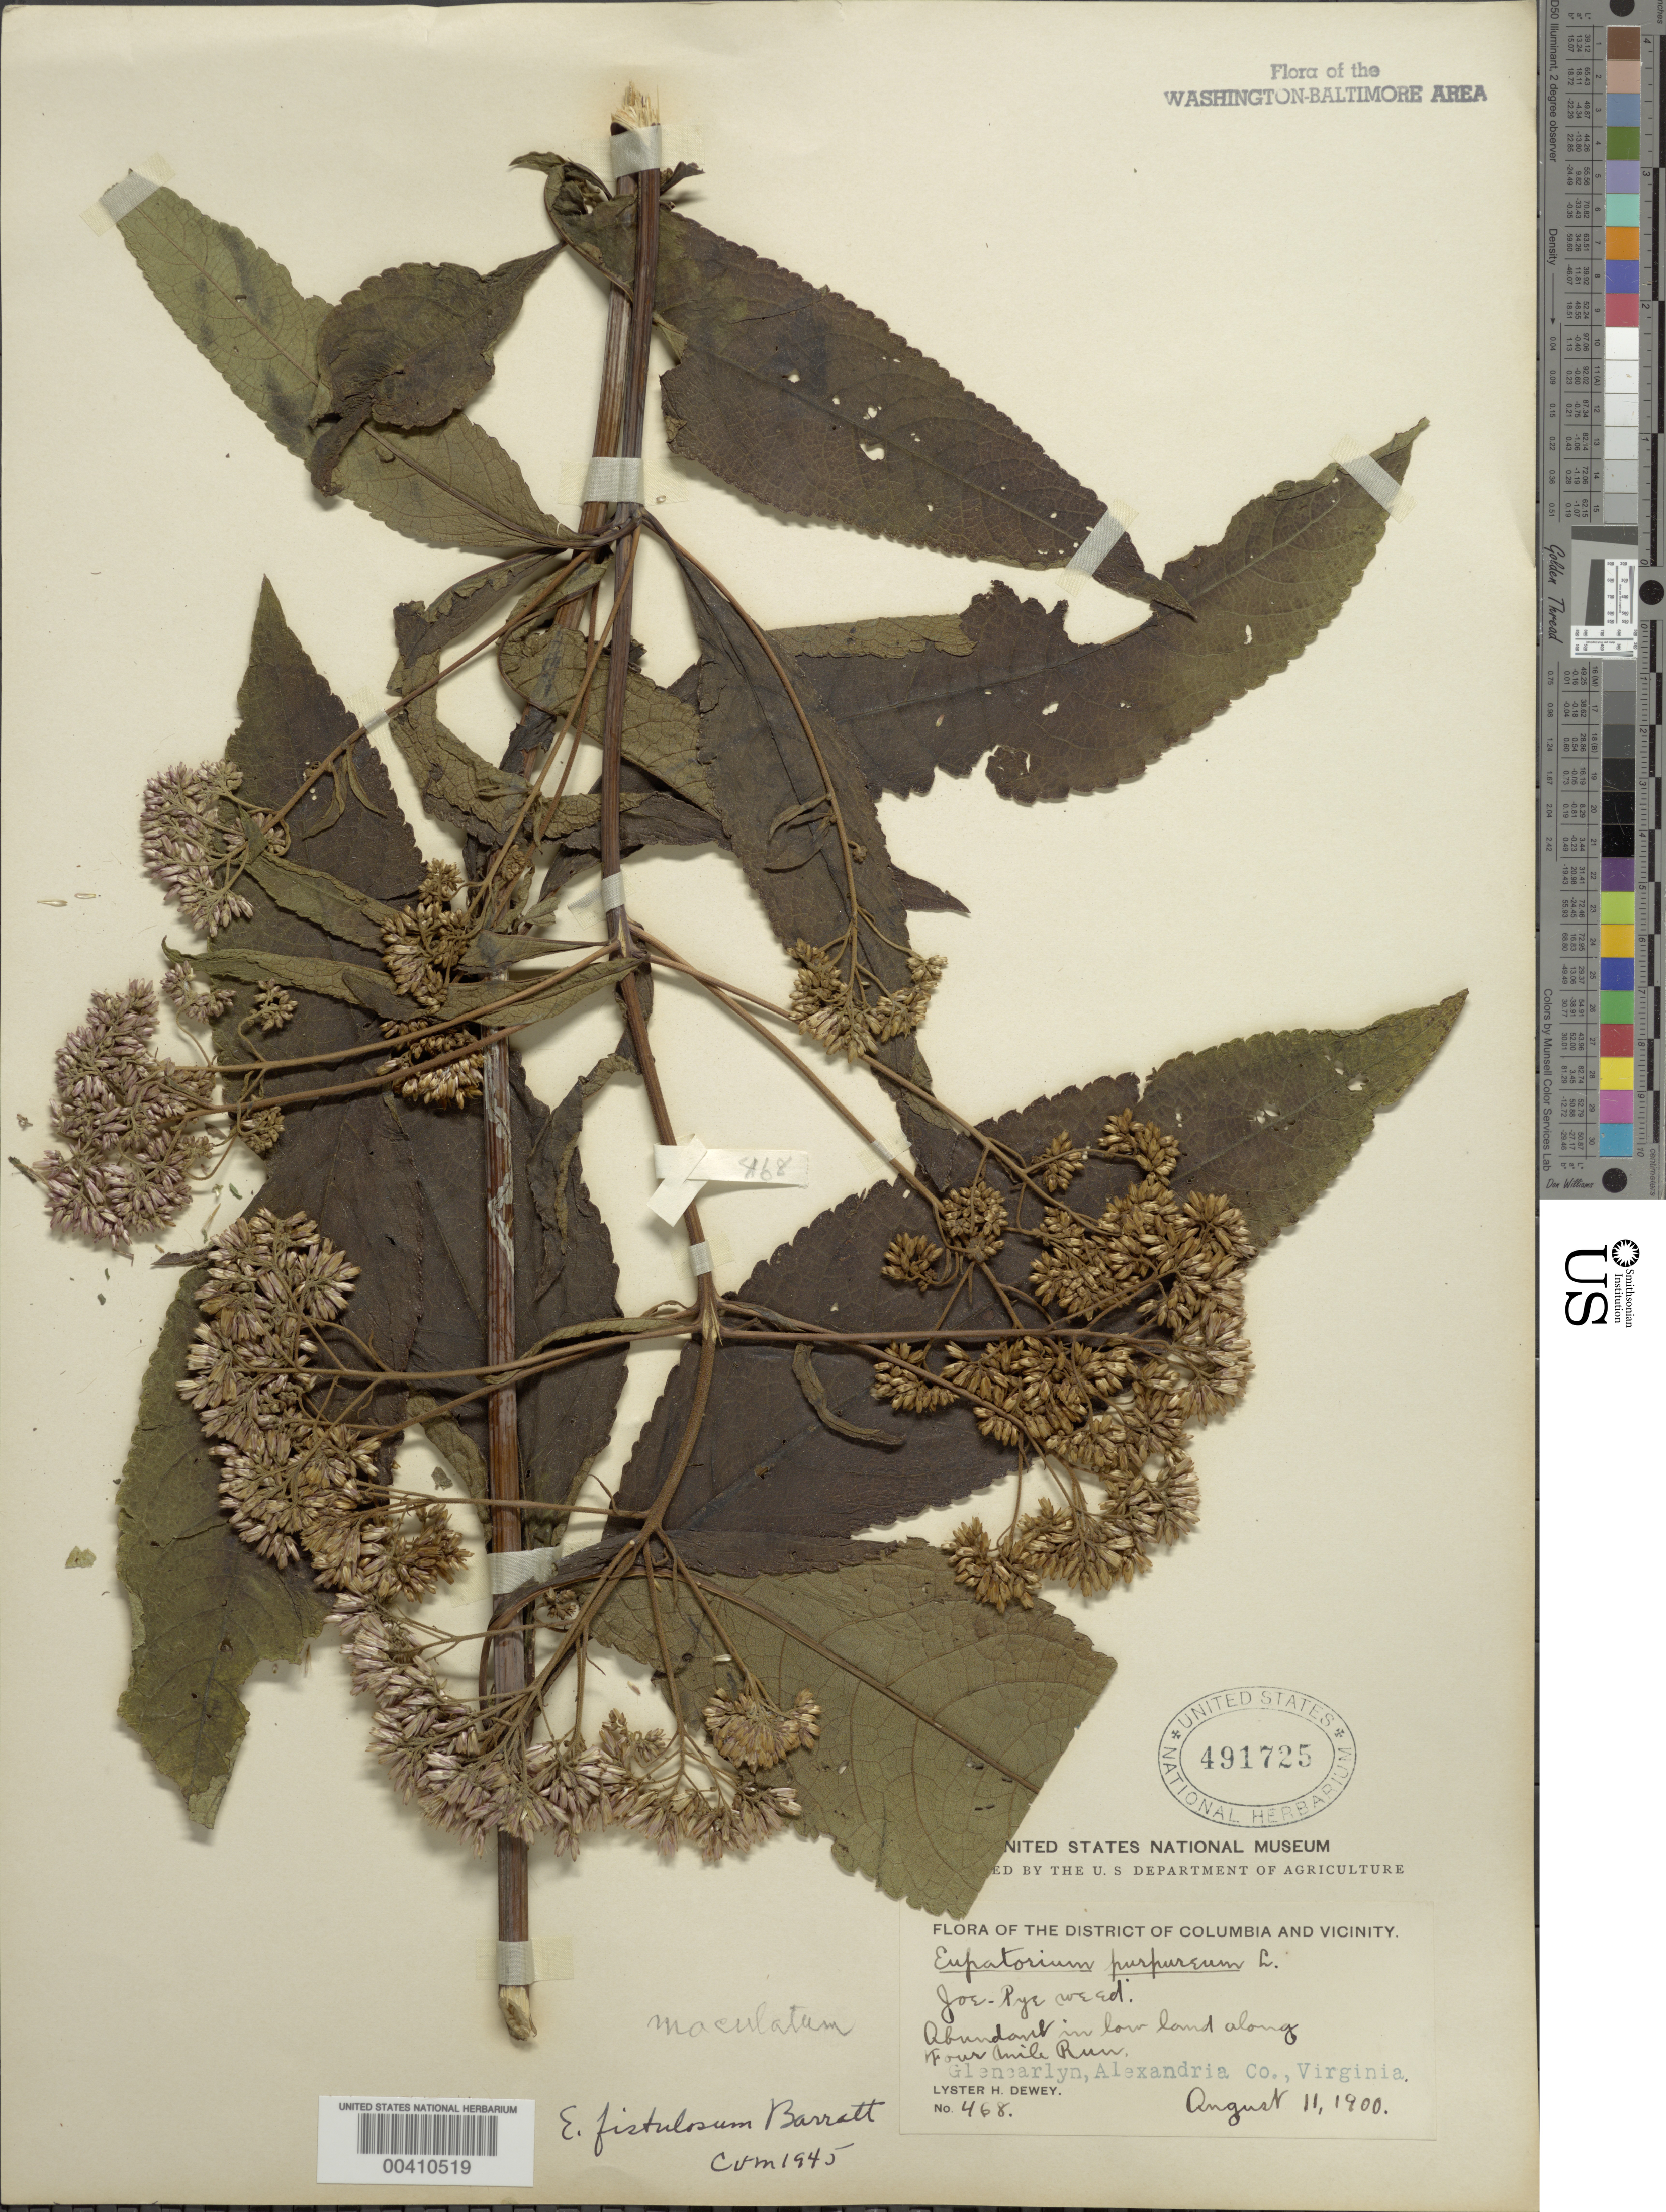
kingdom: Plantae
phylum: Tracheophyta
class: Magnoliopsida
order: Asterales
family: Asteraceae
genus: Eupatorium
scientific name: Eupatorium fistulosum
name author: Barratt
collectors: L. H. Dewey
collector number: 468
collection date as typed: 11 Aug 1900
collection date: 1900-08-11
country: United States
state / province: Virginia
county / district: Arlington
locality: Glencarlyn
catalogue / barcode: US 491725